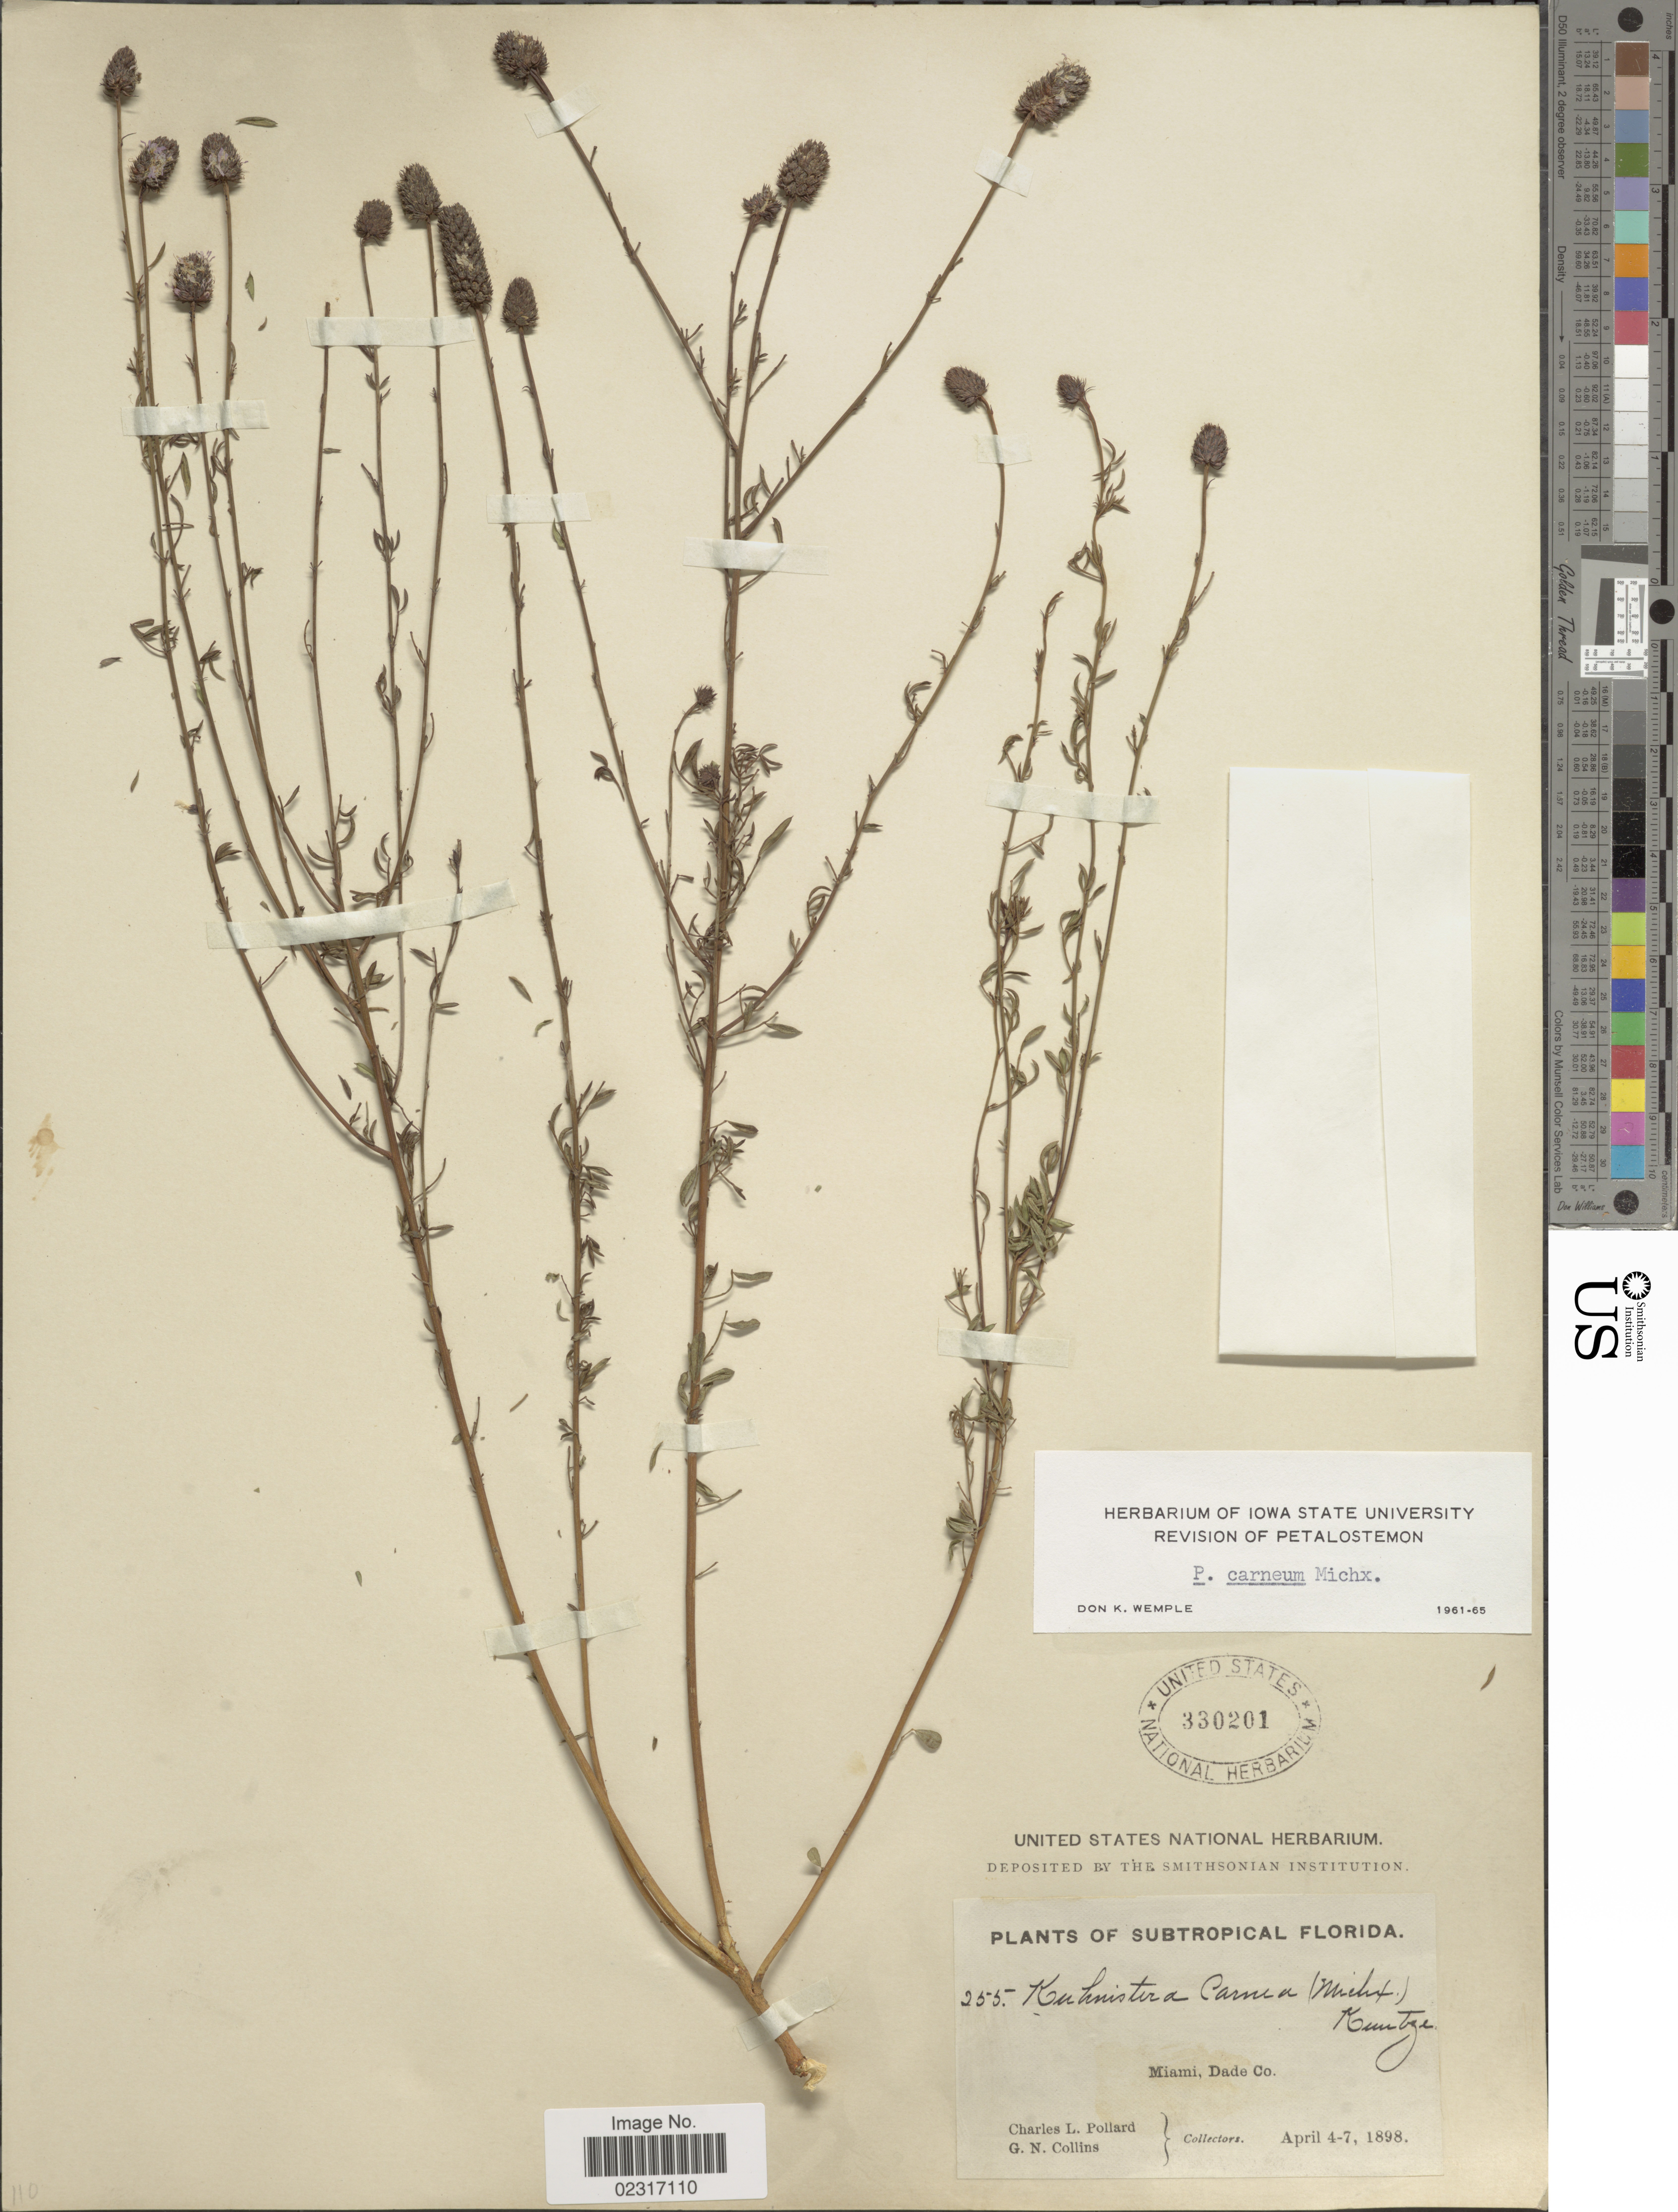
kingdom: Plantae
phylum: Tracheophyta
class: Magnoliopsida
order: Fabales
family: Fabaceae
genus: Dalea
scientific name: Dalea carnea var. carnea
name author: (Michx.) Poir.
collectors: C. L. Pollard & G. Collins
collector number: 255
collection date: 1898-04-04/1898-04-07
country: United States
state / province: Florida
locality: Subtropical Florida. Miami, Dade Co.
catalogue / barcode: US 330201